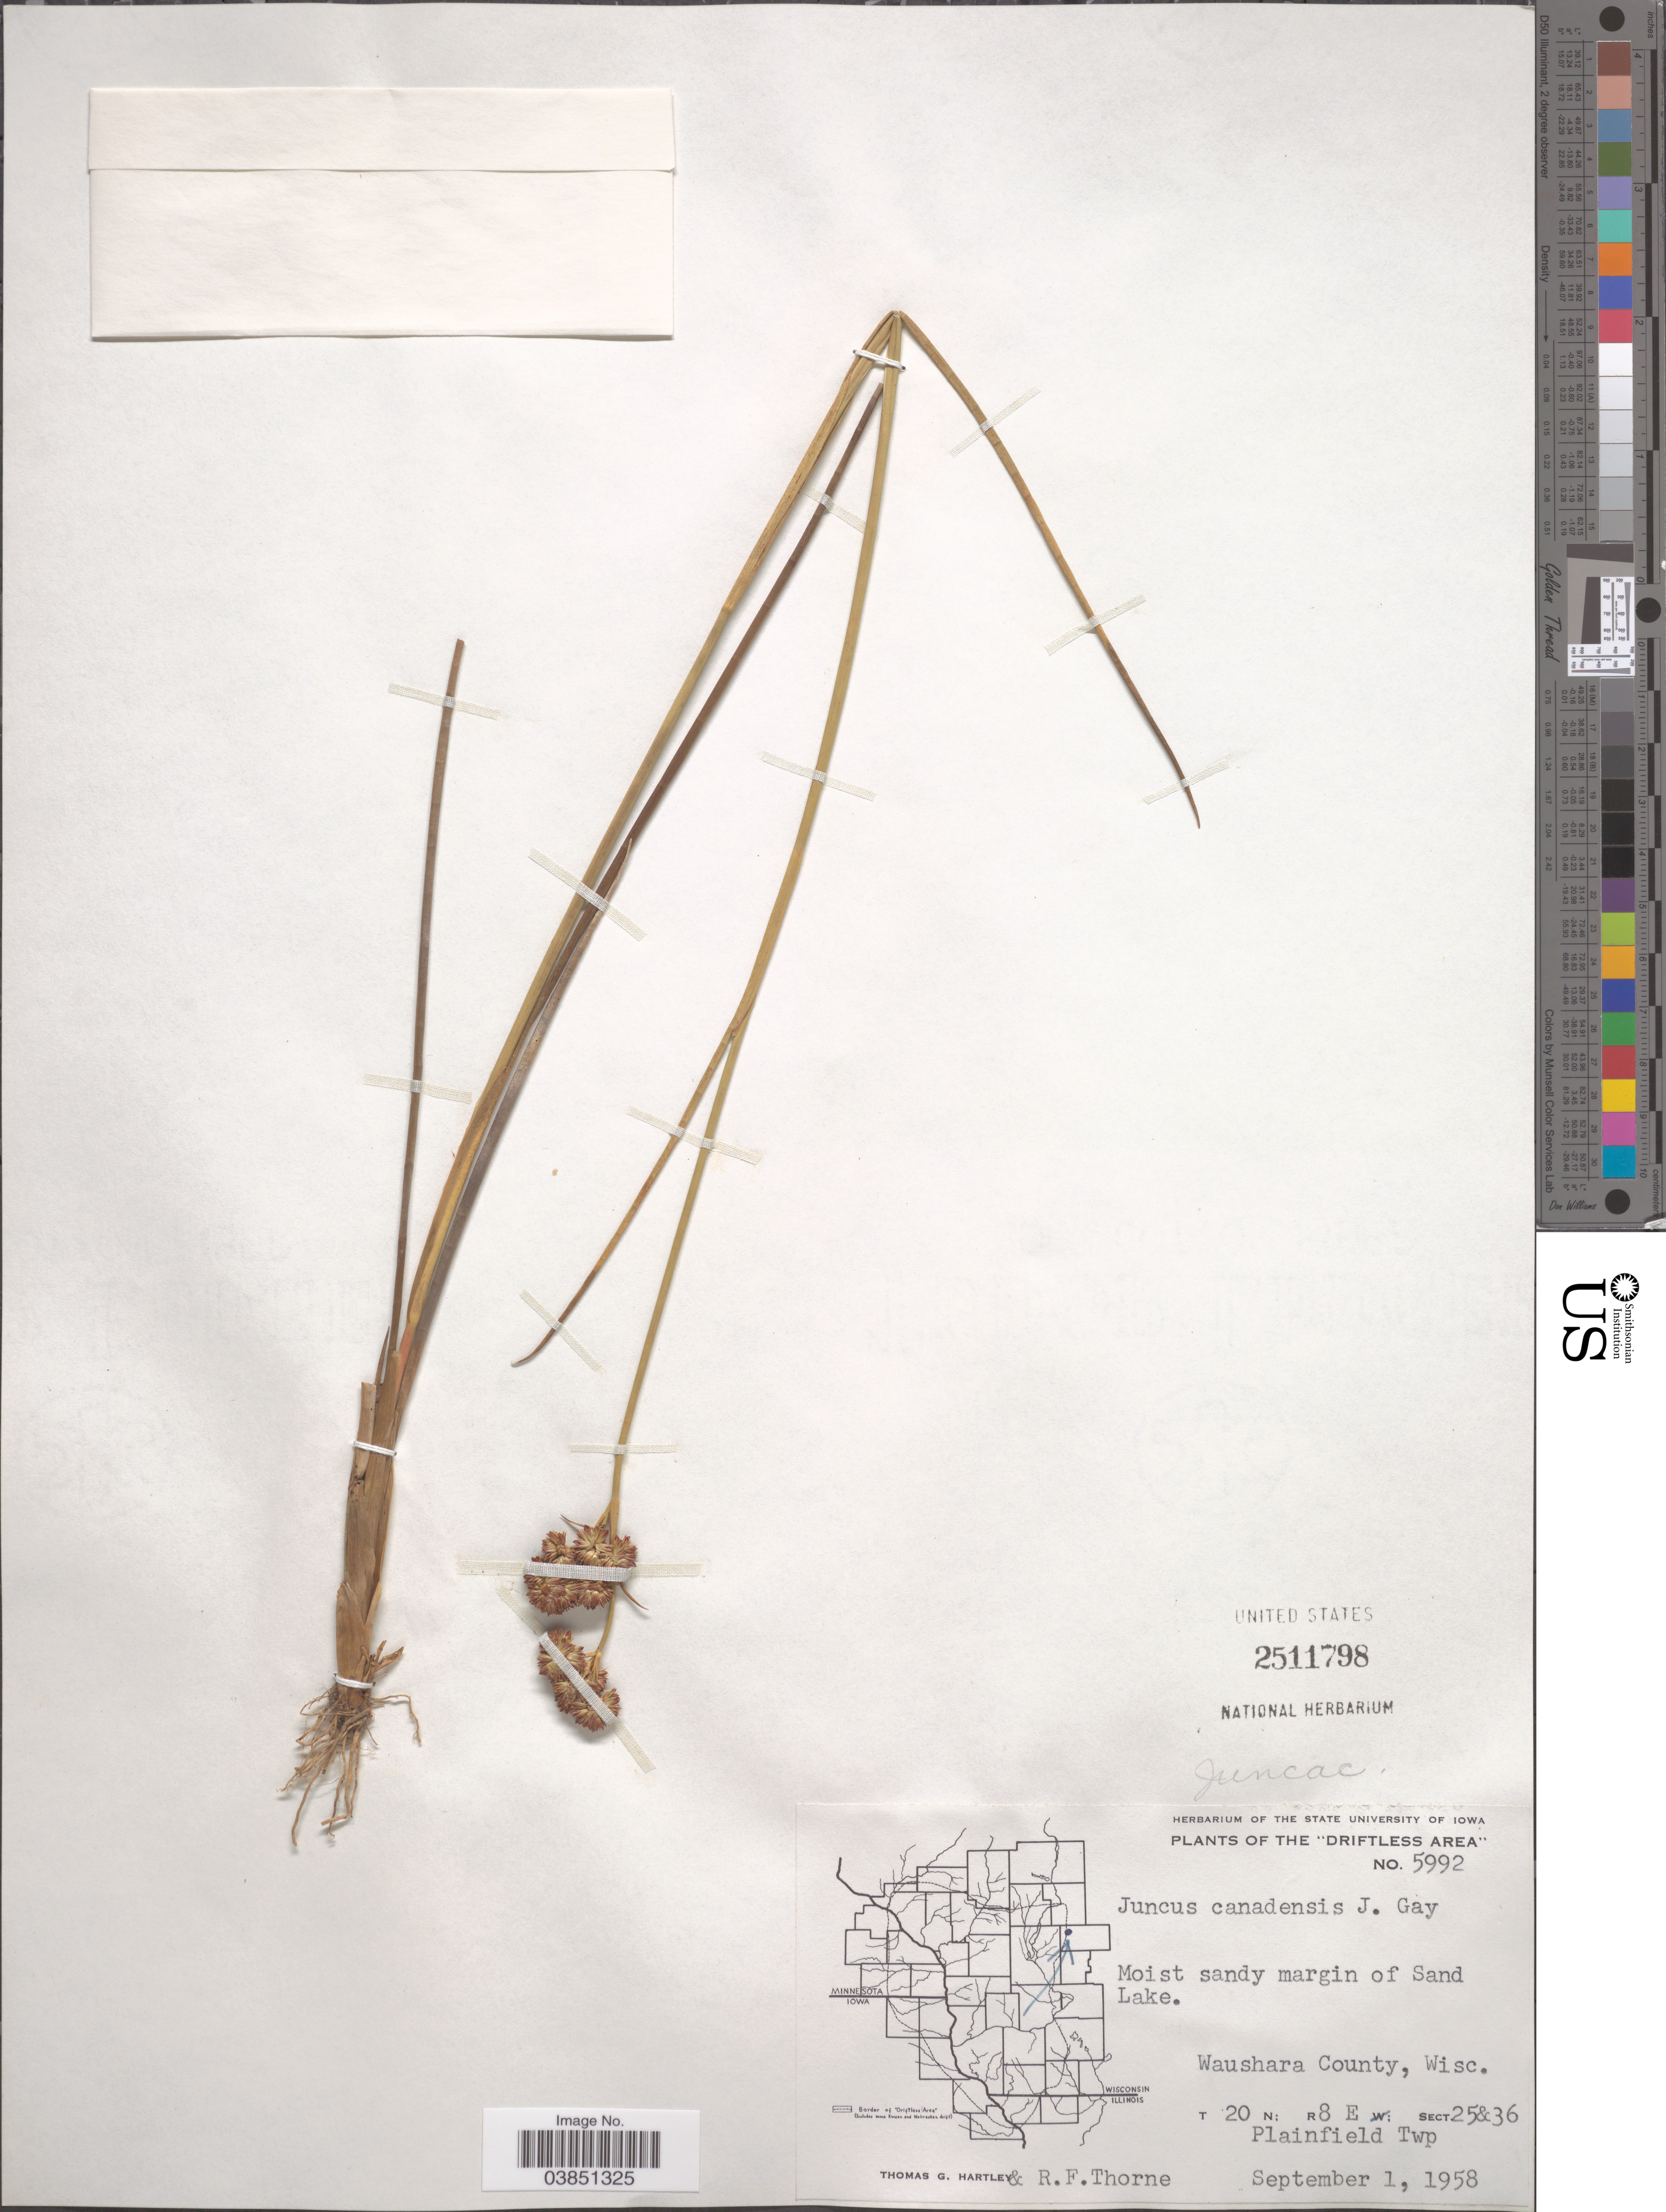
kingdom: Plantae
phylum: Tracheophyta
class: Liliopsida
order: Poales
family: Juncaceae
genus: Juncus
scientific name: Juncus canadensis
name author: J. Gay ex Laharpe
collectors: T. G. Hartley & R. Thorne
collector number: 5992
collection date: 1958-09-01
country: United States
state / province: Wisconsin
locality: Driftless Area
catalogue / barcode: US 2511798